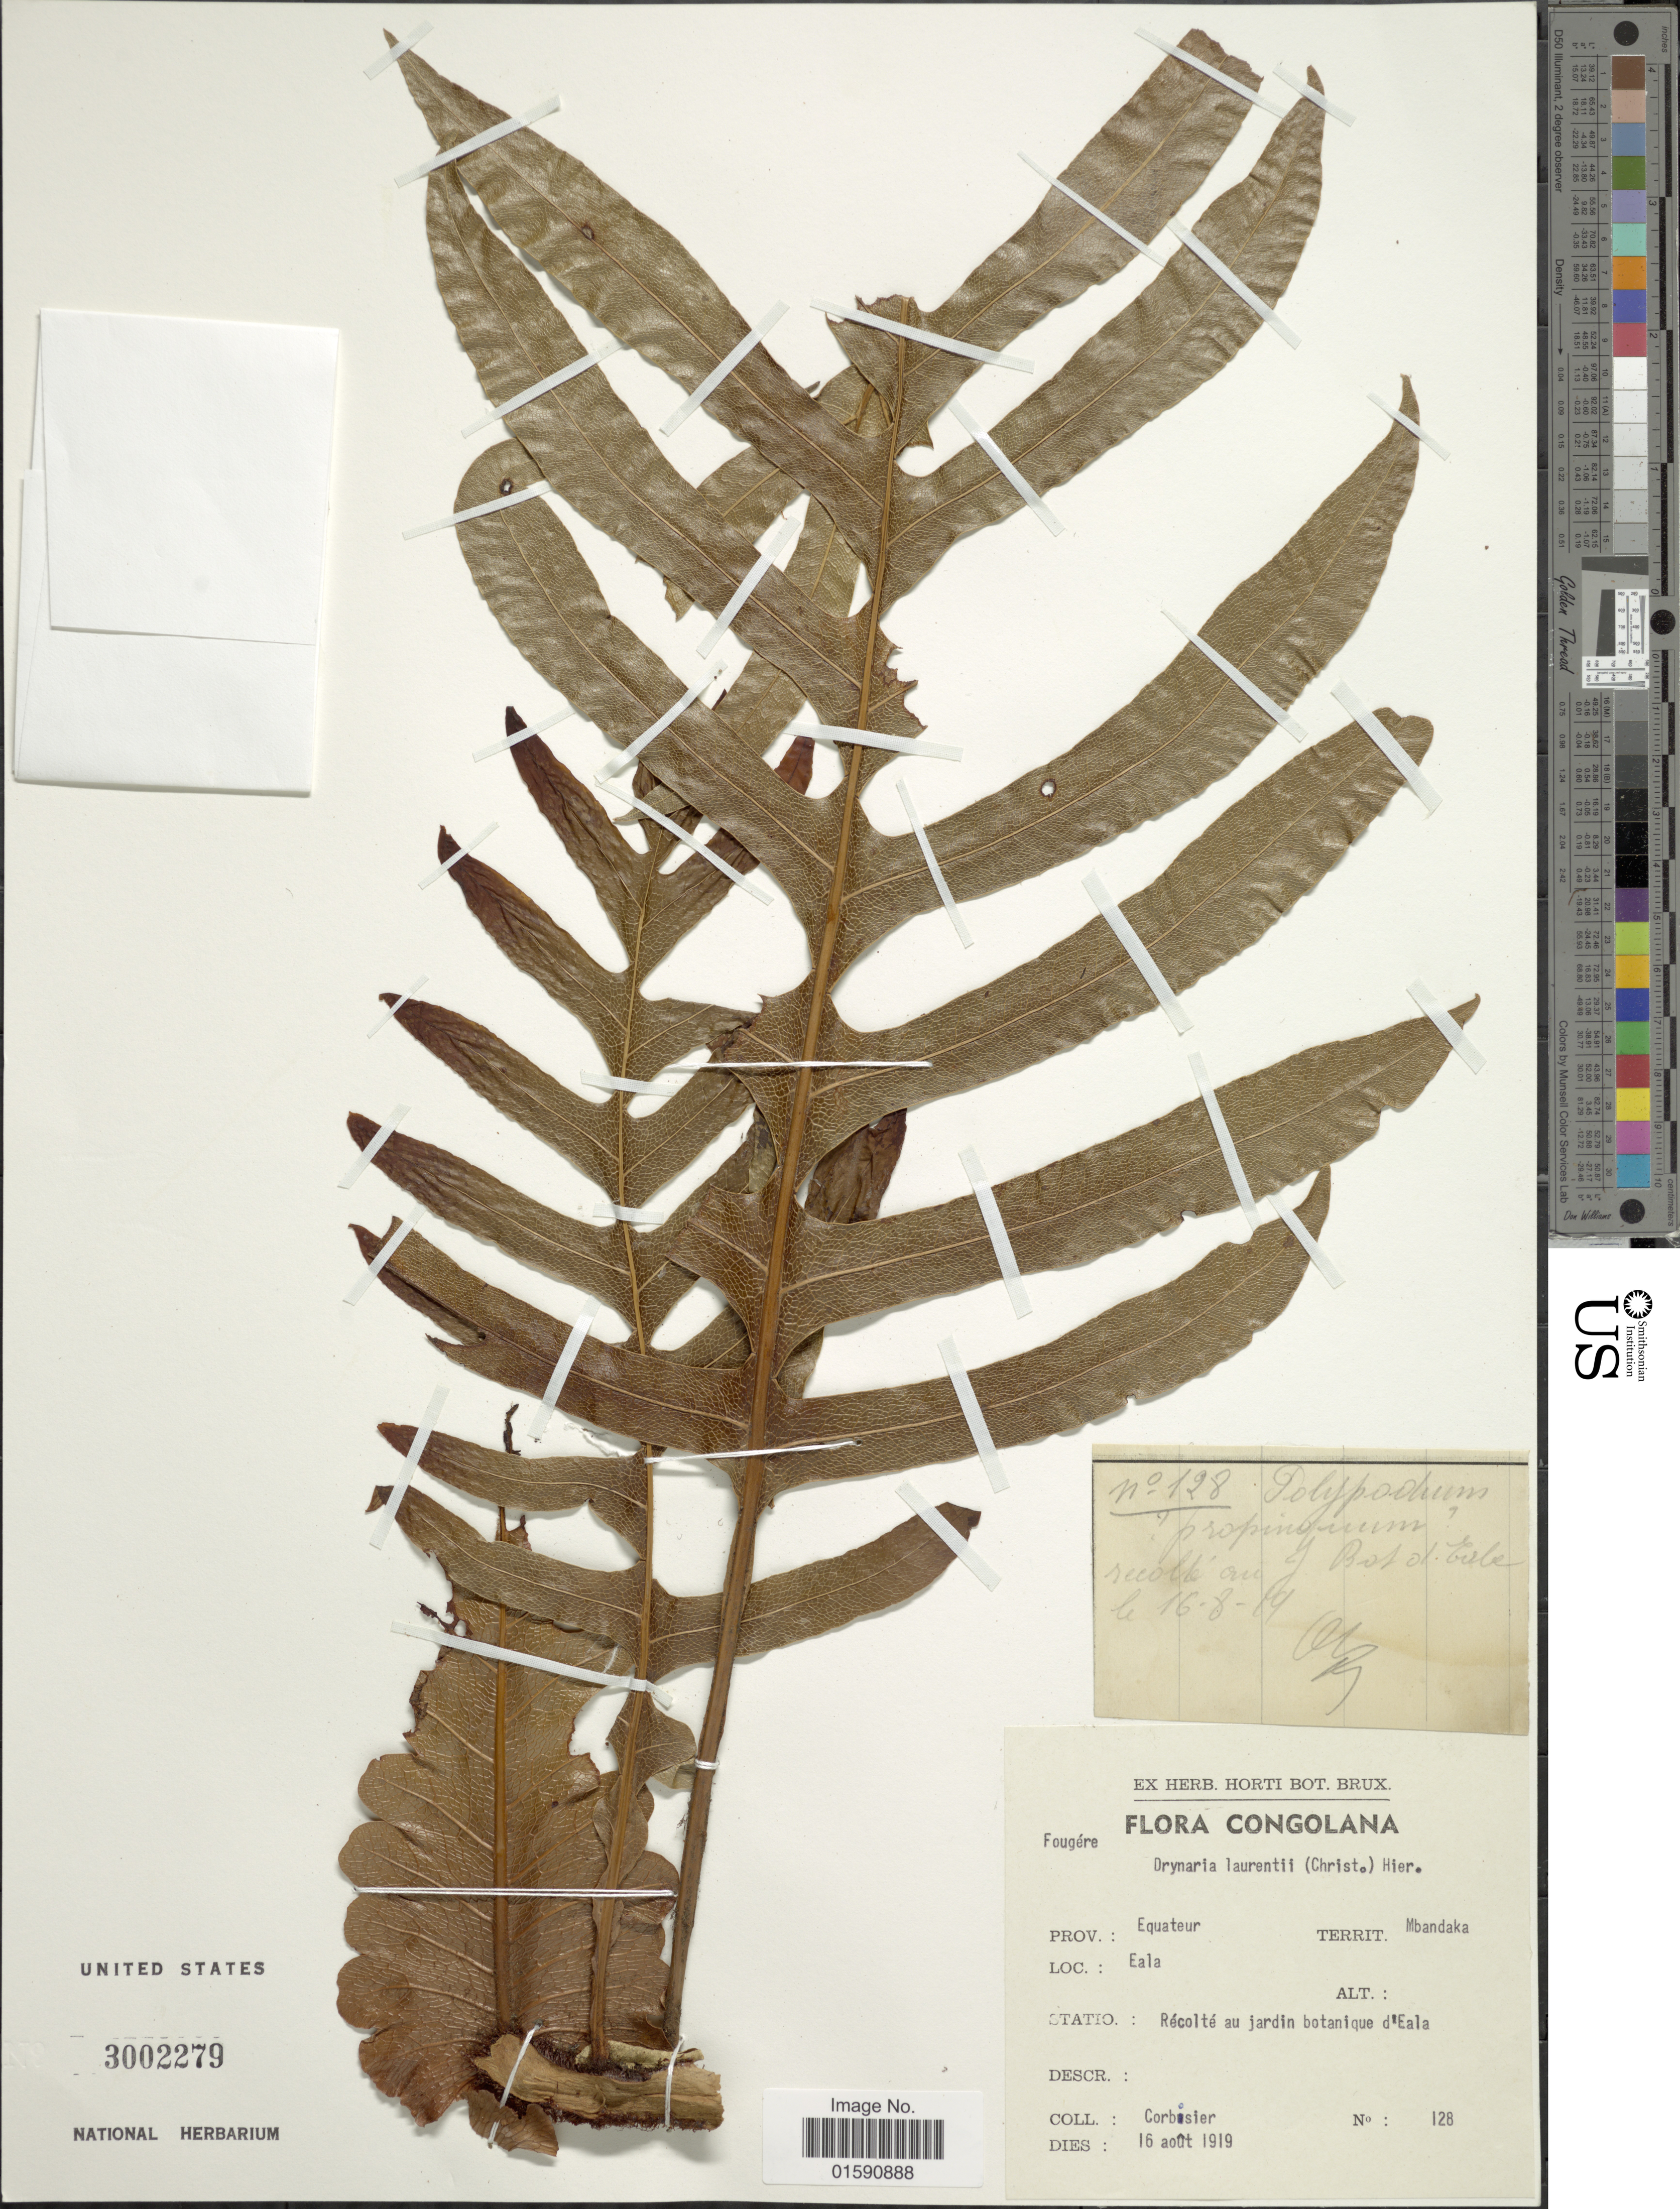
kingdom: Plantae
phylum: Tracheophyta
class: Polypodiopsida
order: Polypodiales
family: Polypodiaceae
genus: Drynaria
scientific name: Drynaria laurentii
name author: (Christ) Hieron.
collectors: -. Corbisier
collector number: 128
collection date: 1919-08-16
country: Congo, Democratic Republic of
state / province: Equateur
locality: Territ: Mbandaka, Eala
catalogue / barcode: US 3002279